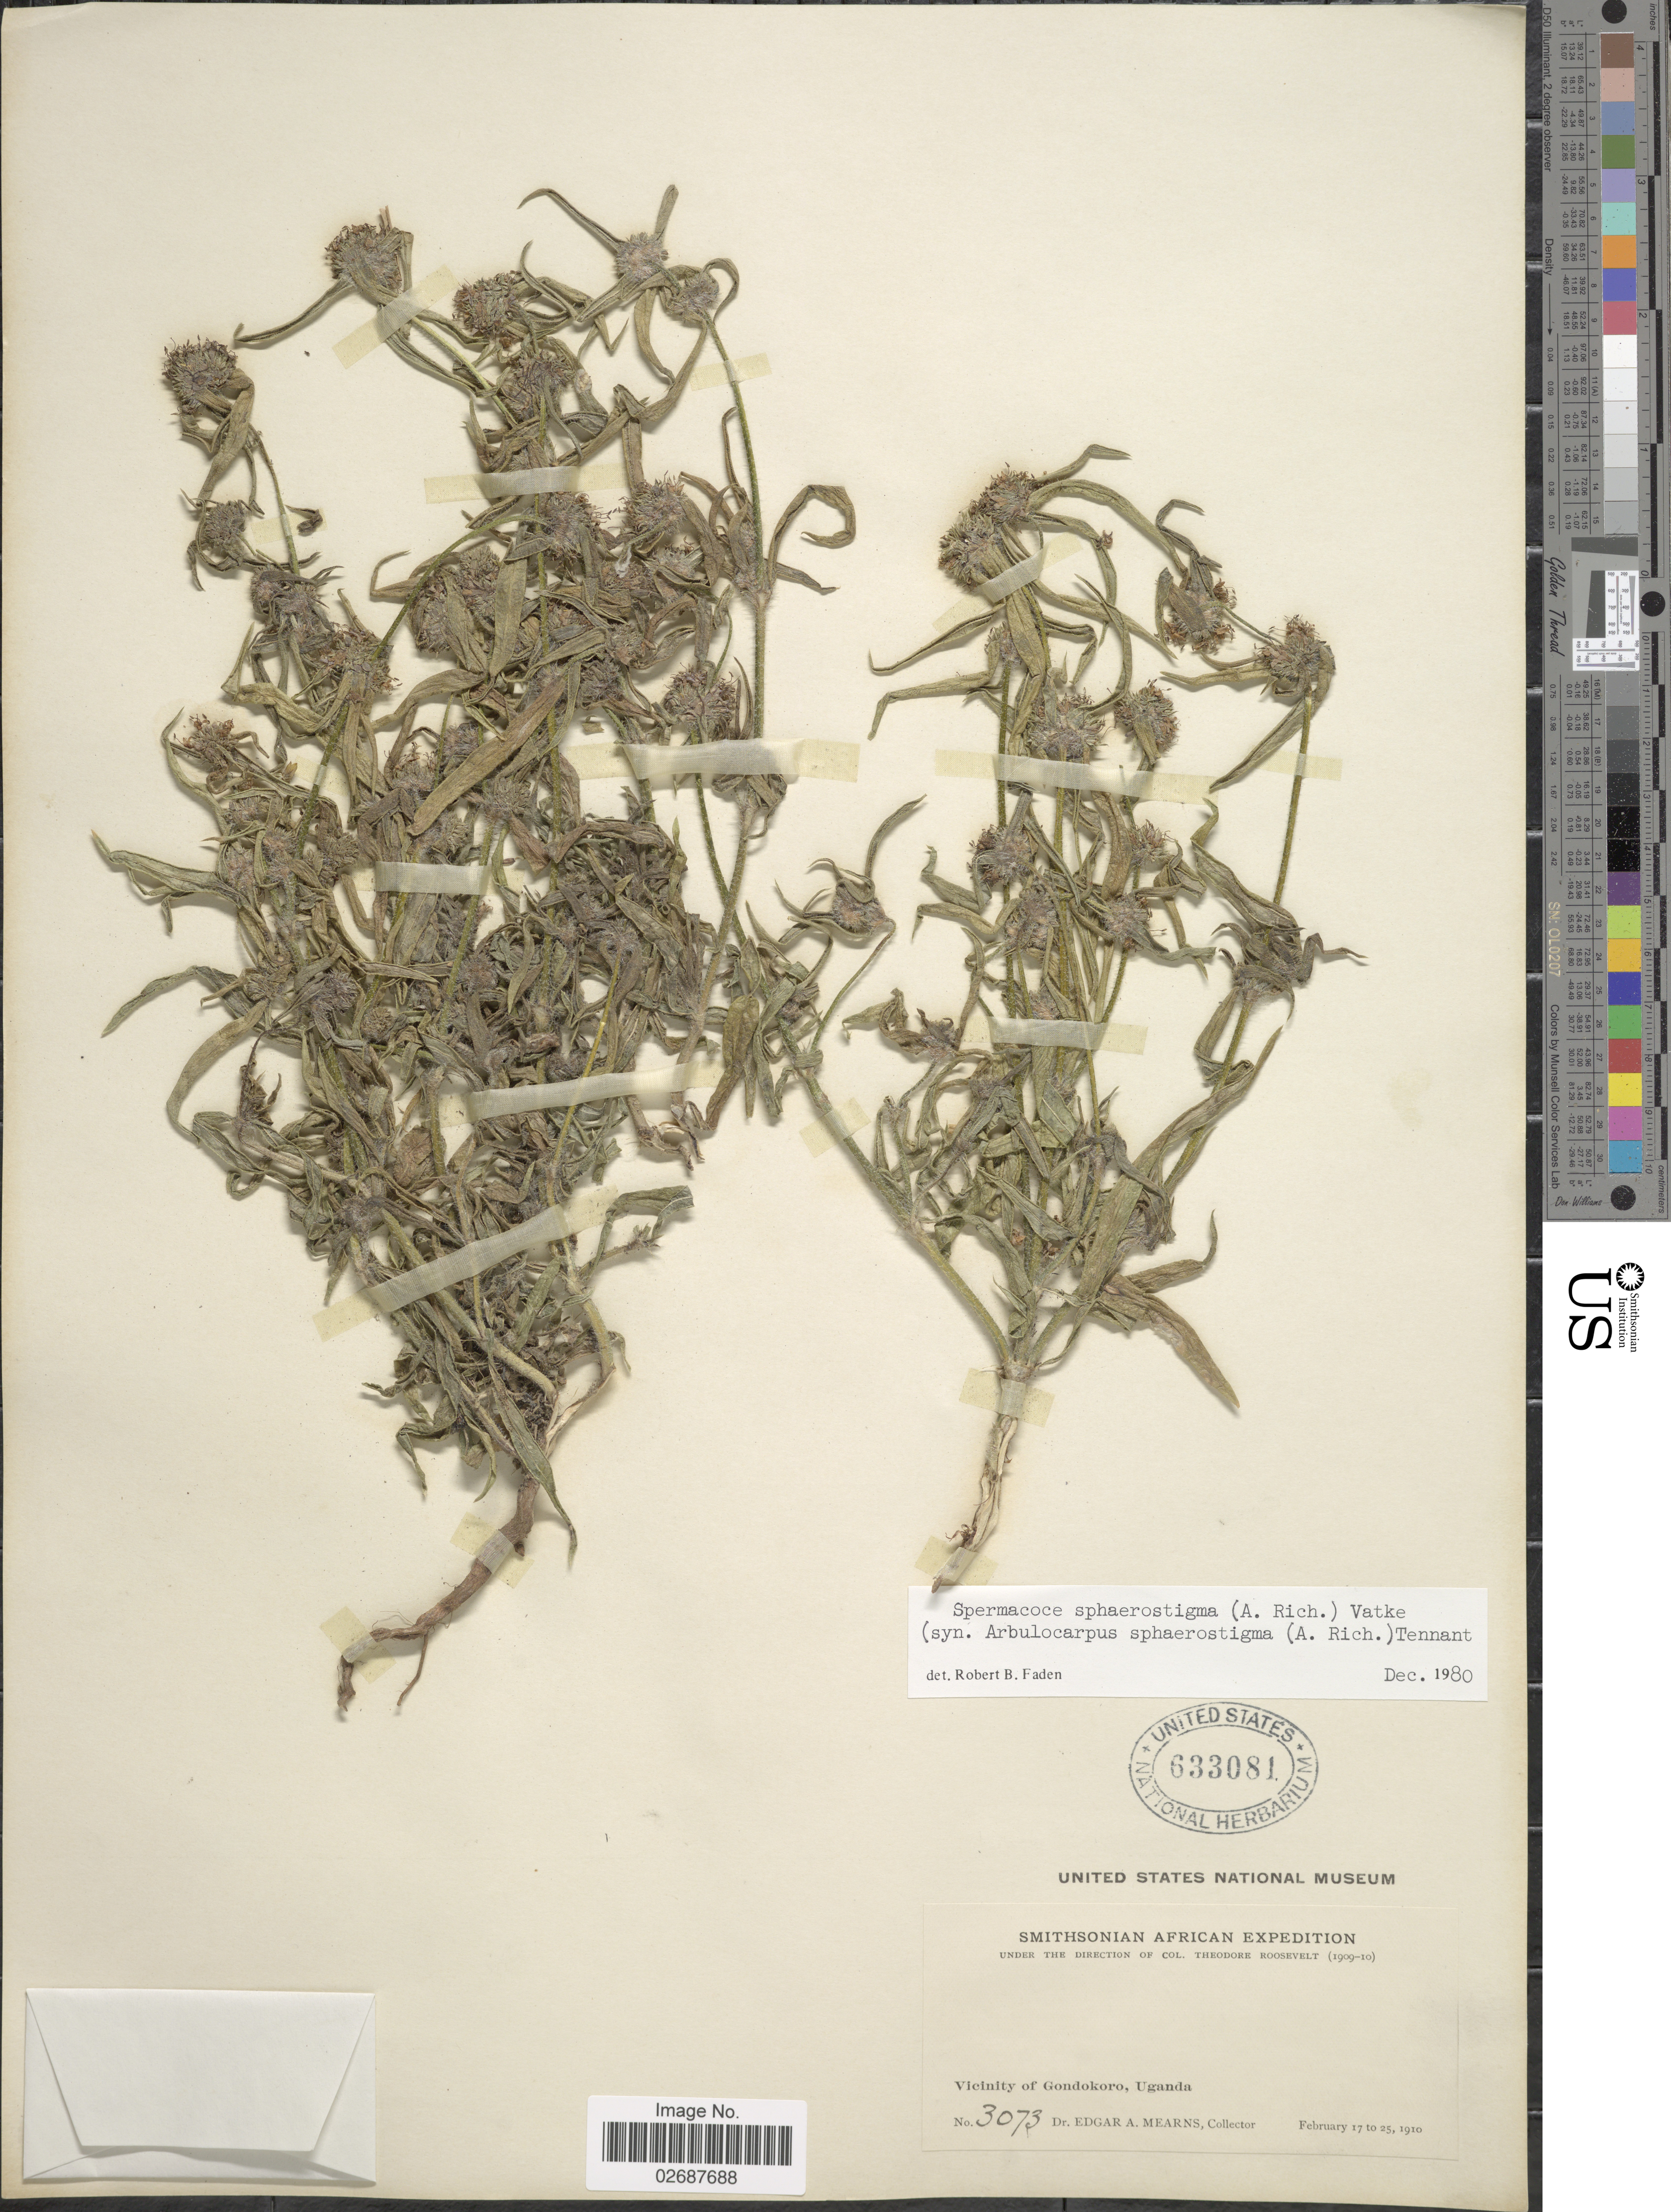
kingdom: Plantae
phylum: Tracheophyta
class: Magnoliopsida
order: Gentianales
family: Rubiaceae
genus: Spermacoce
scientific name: Spermacoce sphaerostigma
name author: (A. Rich.) Vatke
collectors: E. A. Mearns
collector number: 3073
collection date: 1910-02-17/1910-02-25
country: Uganda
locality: Vicinity of Gondokoro.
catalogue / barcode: US 633081